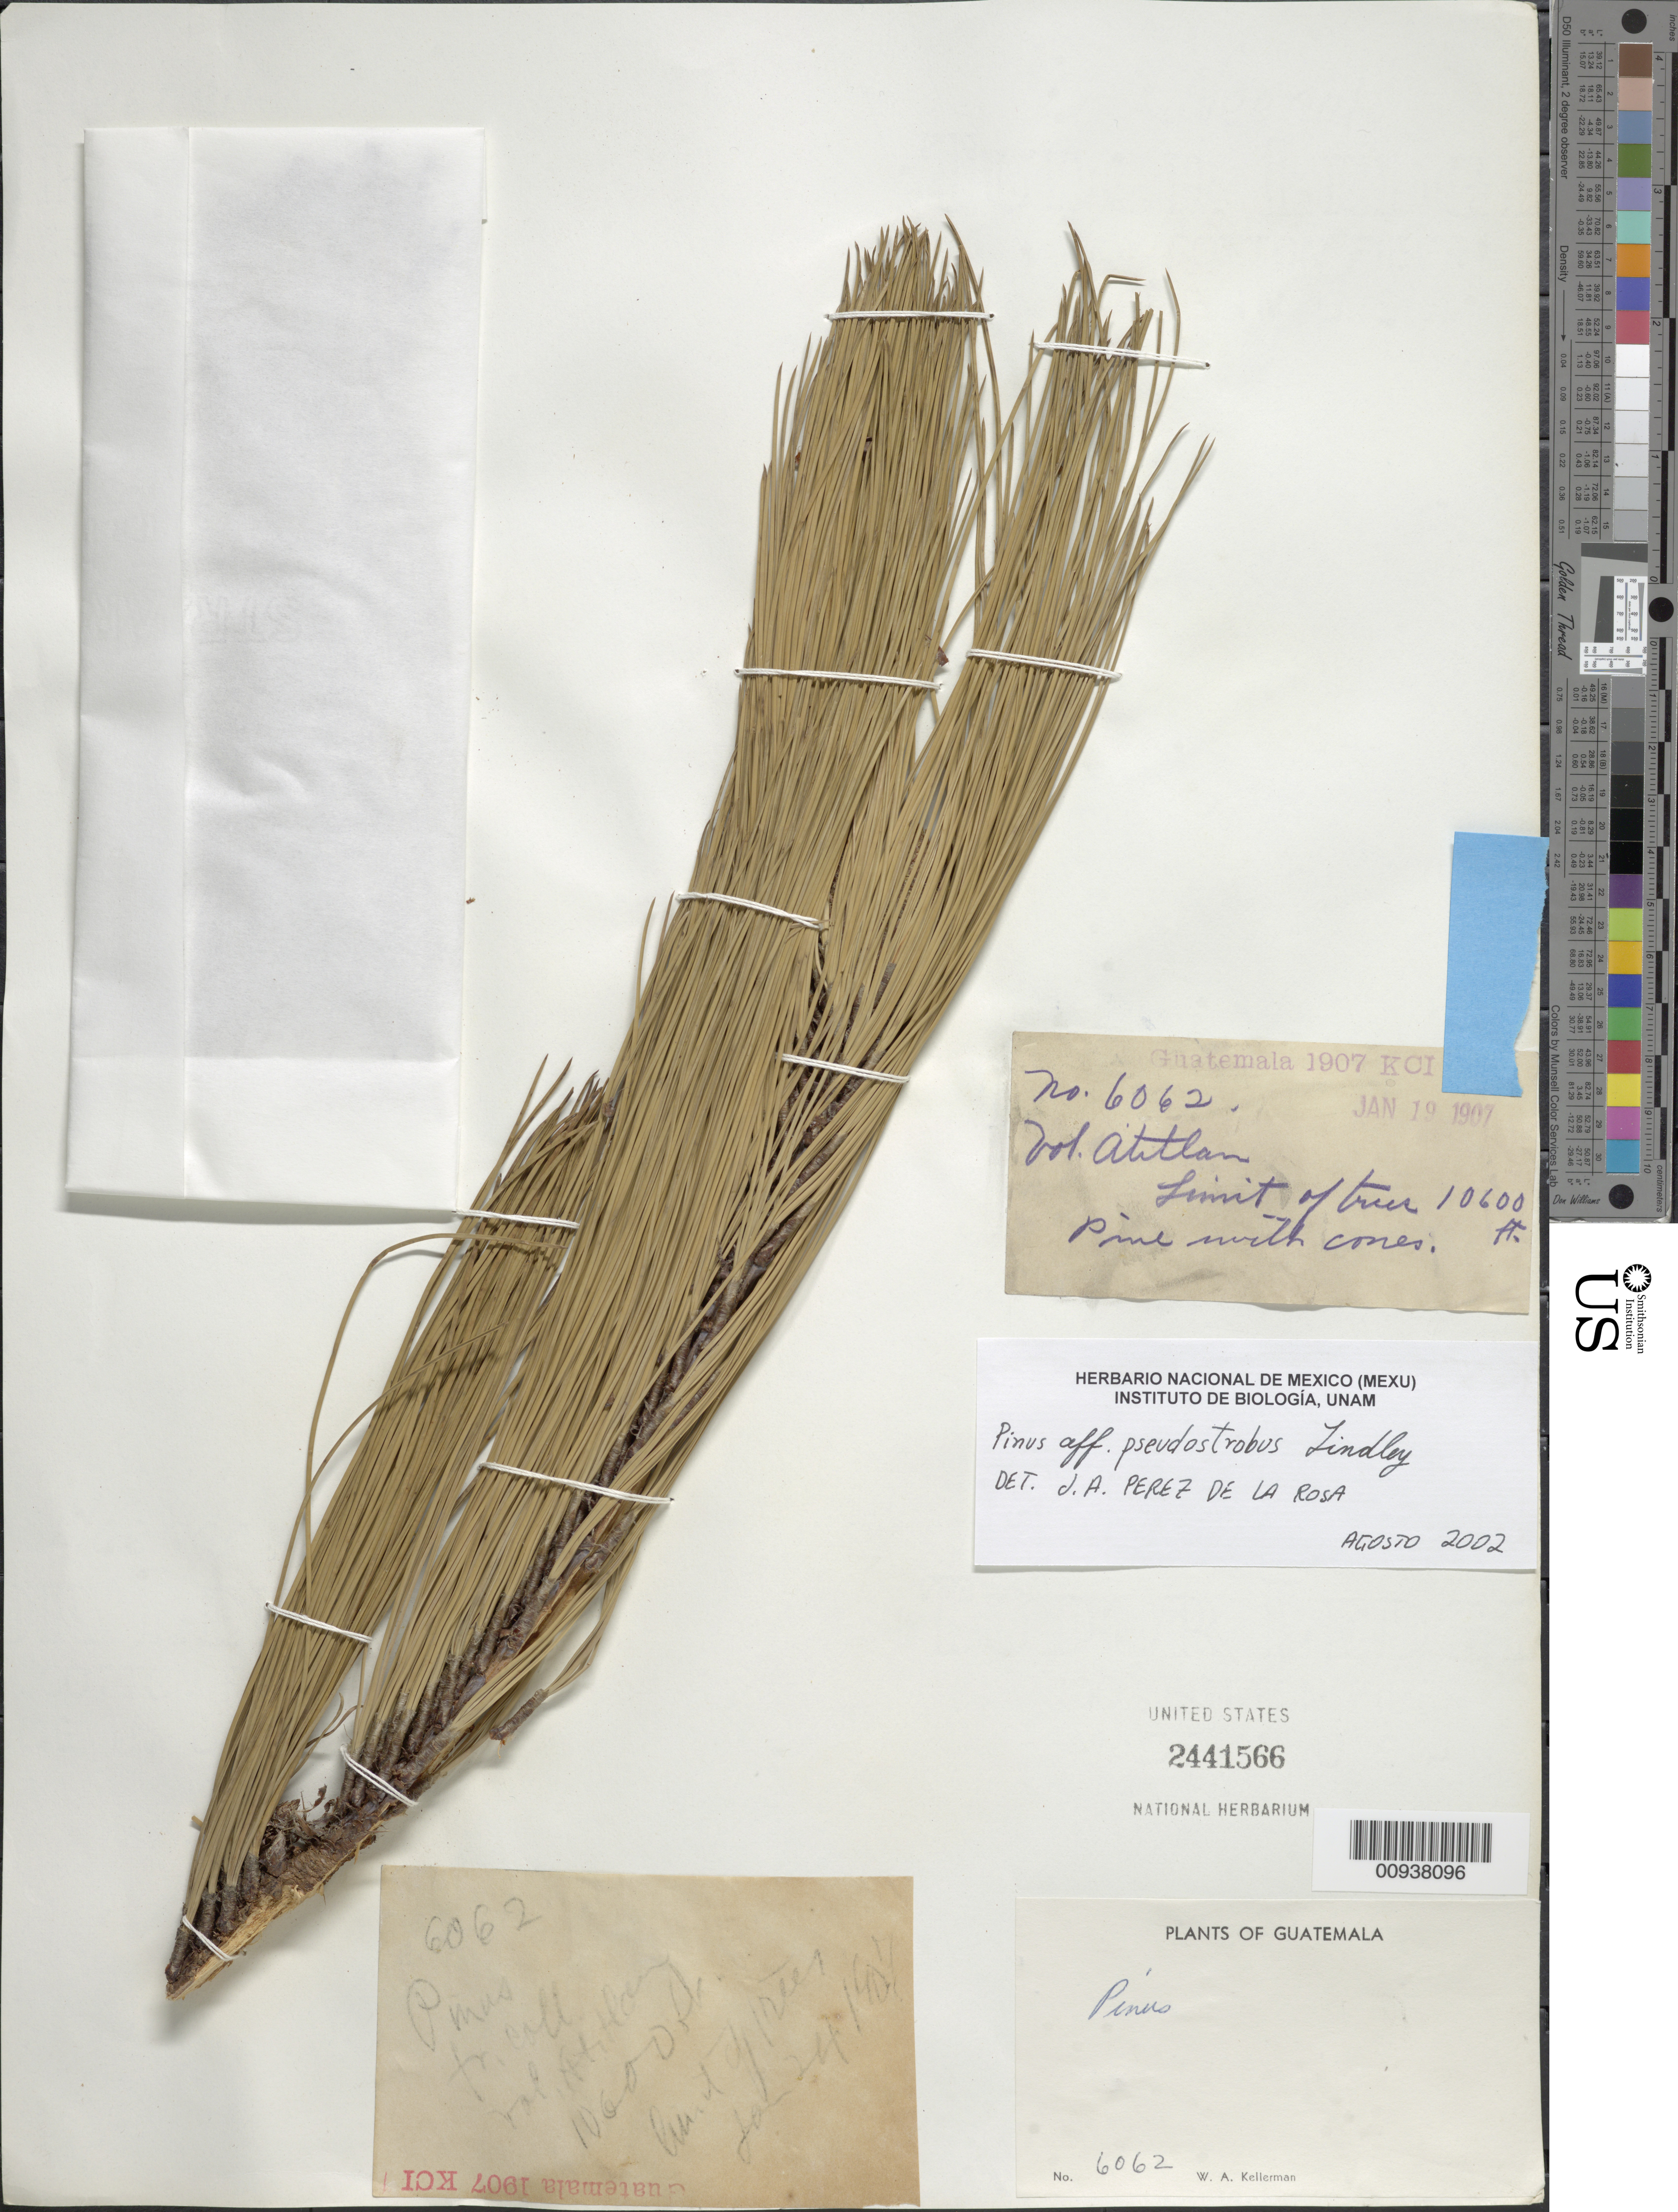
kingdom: Plantae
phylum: Tracheophyta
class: Pinopsida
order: Pinales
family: Pinaceae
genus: Pinus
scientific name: Pinus pseudostrobus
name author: Lindl.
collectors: W. A. Kellerman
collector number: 6062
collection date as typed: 24 Jan 1907 or 19 Jan 1907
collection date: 1907-01-19 or 1907-01-24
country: Guatemala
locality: Vol. Atitlán.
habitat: Limit of trees.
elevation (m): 3231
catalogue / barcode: US 2441566